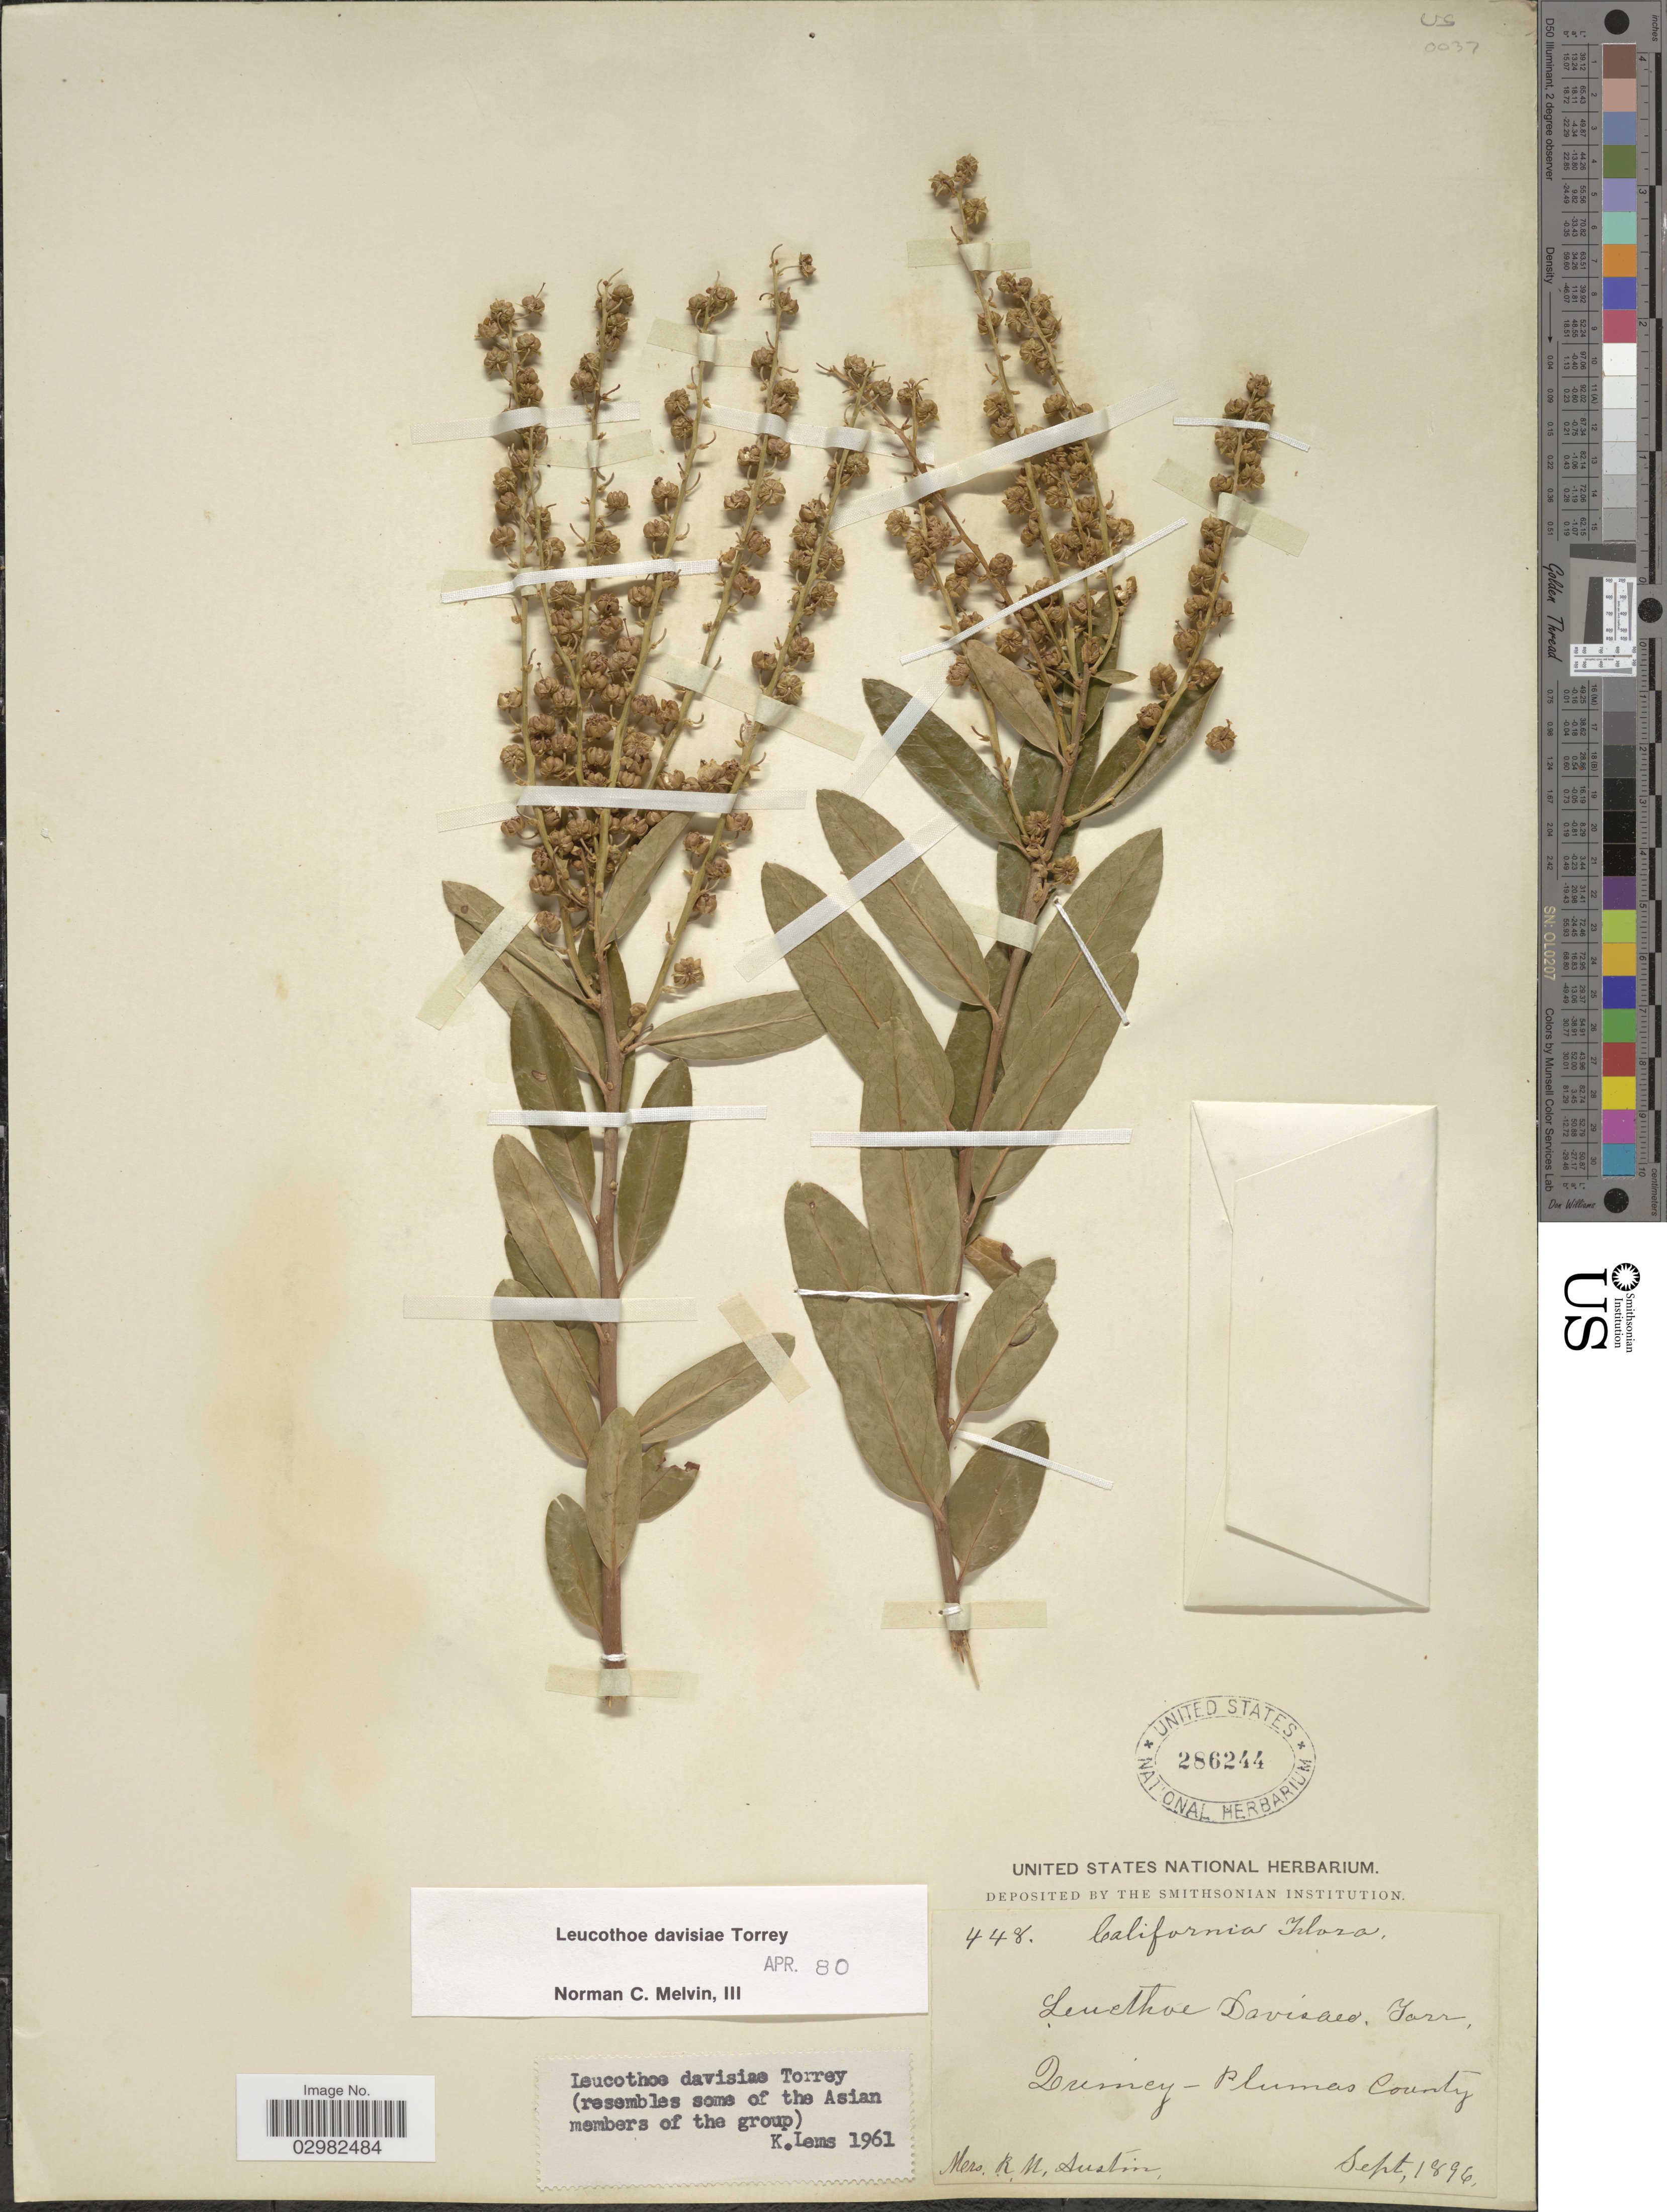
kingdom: Plantae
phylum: Tracheophyta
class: Magnoliopsida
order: Ericales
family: Ericaceae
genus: Leucothoe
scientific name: Leucothoë davisiae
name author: Torr.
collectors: R. Austin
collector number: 448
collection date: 1896-09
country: United States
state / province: California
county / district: Plumas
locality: Dumey-Plumas County.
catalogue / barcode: US 286244